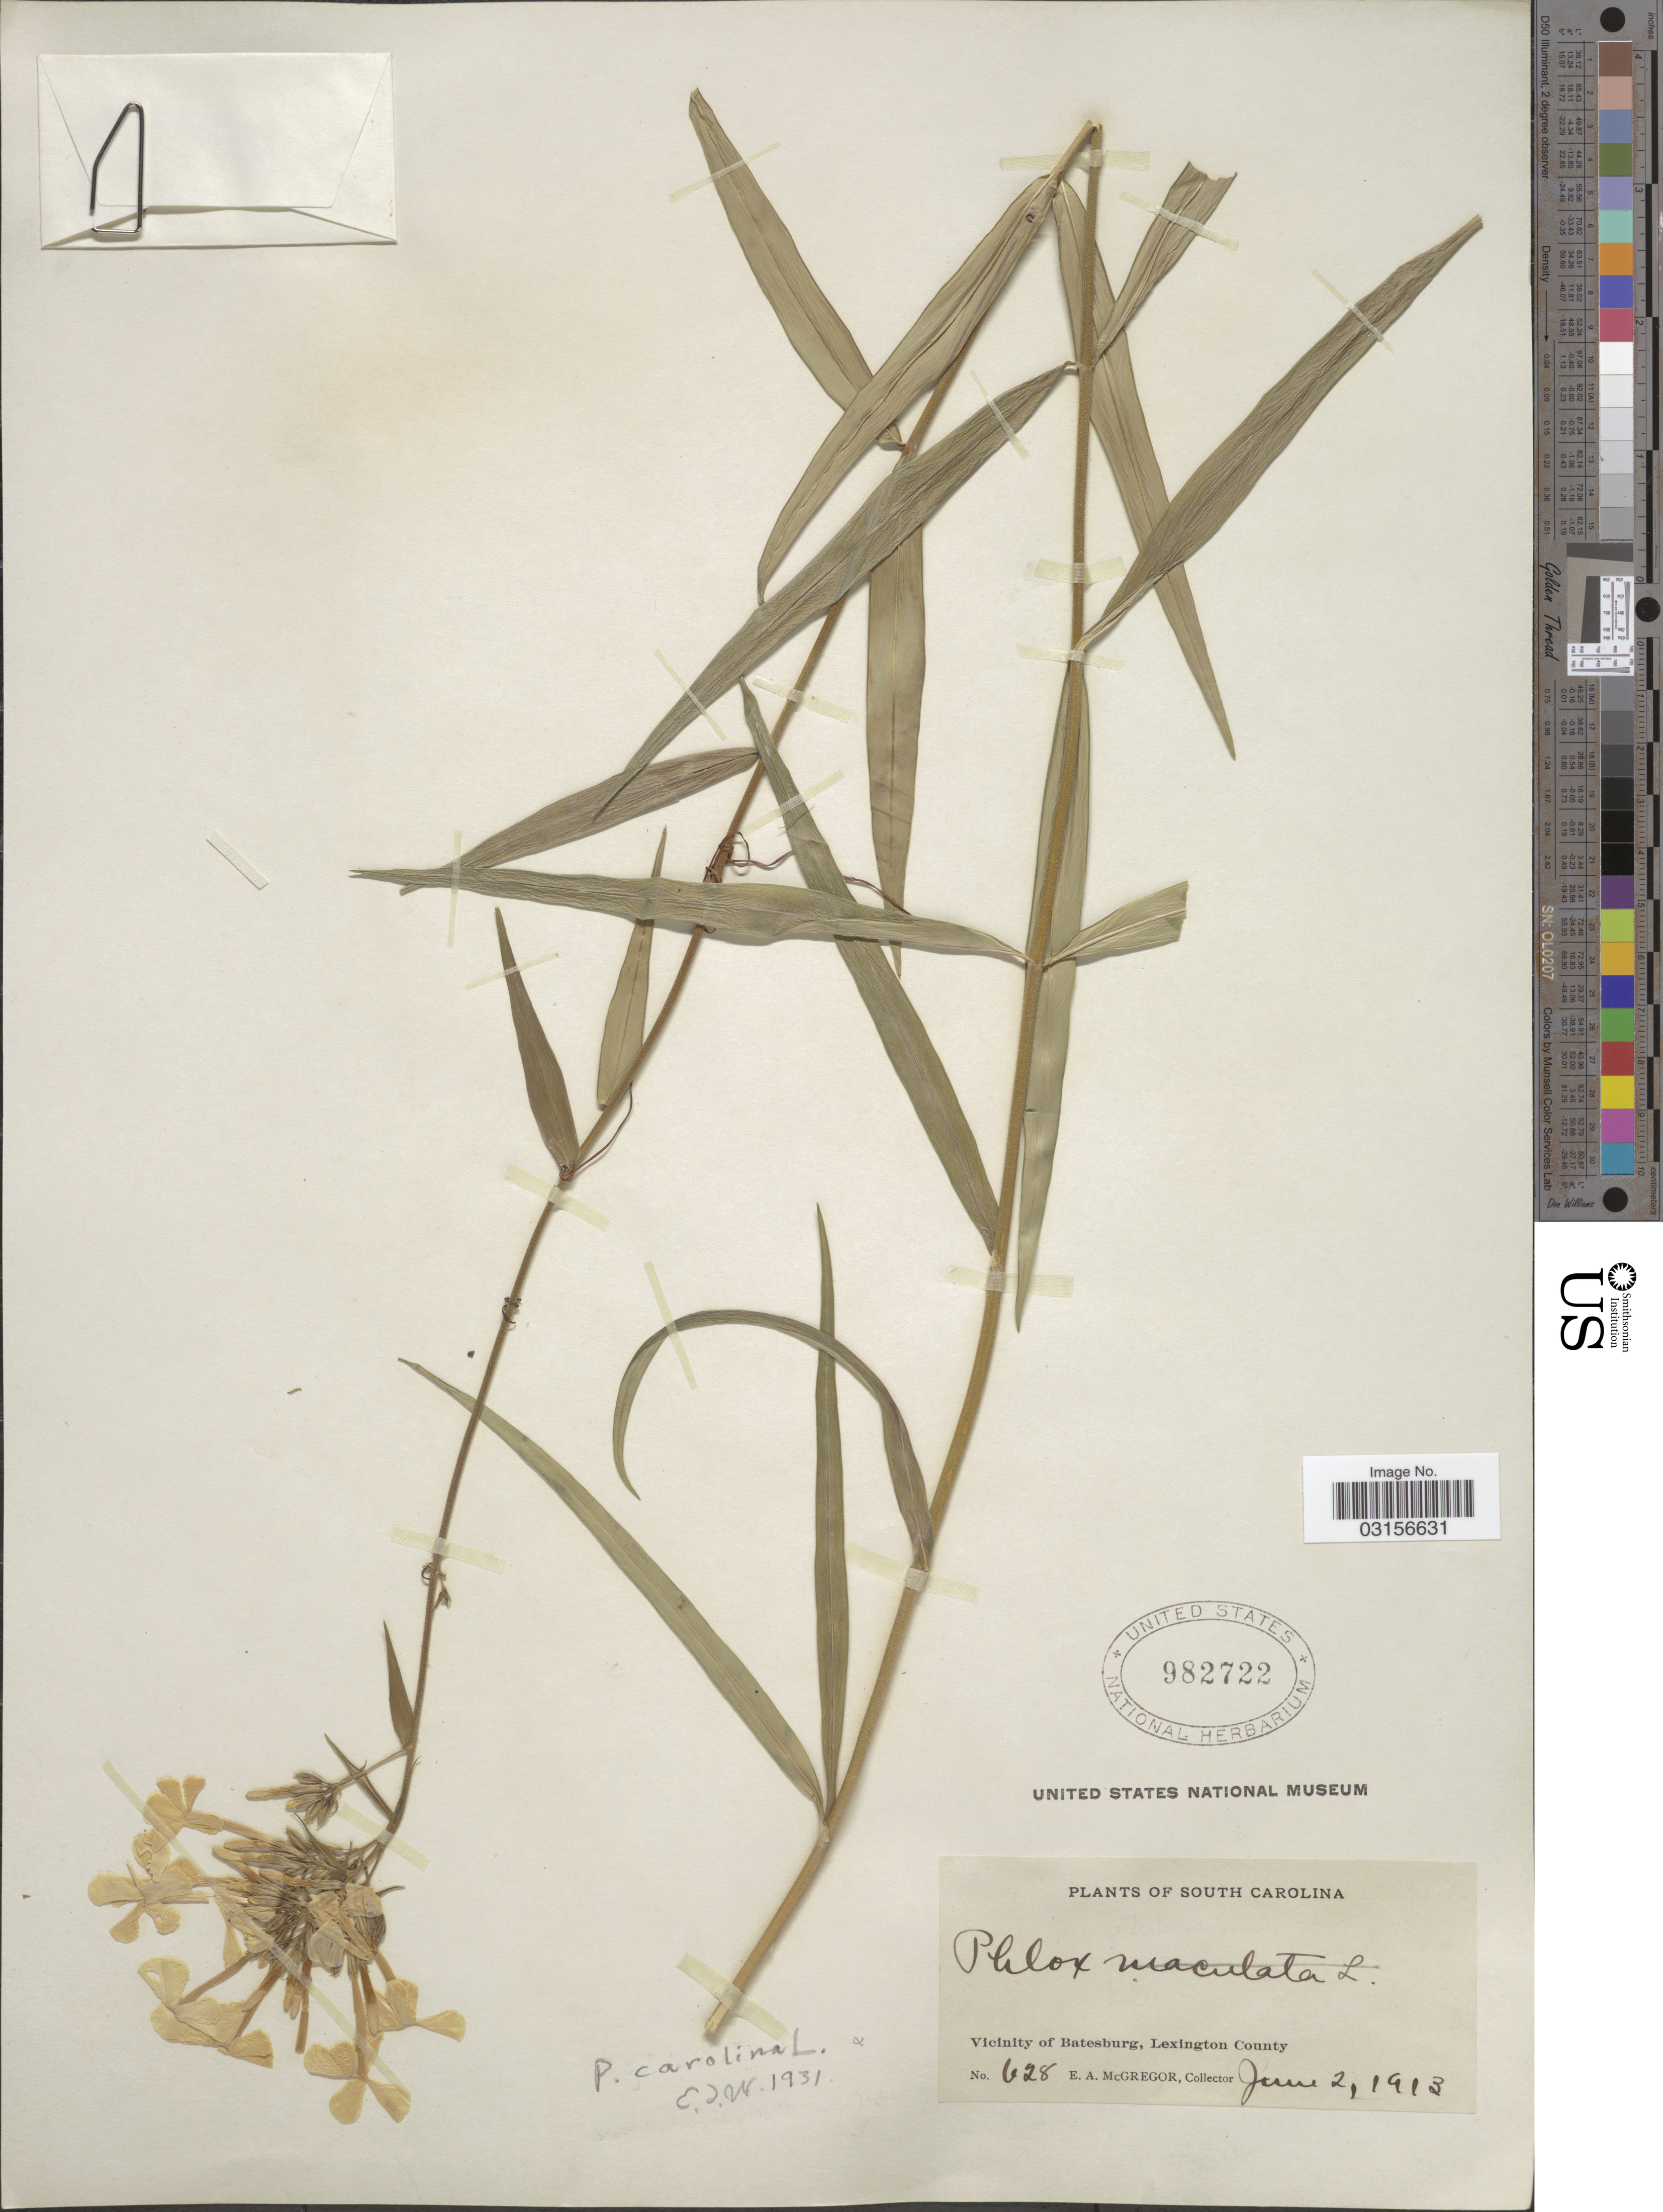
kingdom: Plantae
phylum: Tracheophyta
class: Magnoliopsida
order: Ericales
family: Polemoniaceae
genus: Phlox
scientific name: Phlox carolina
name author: L.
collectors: E. A. McGregor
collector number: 628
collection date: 1913-06-02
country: United States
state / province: South Carolina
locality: Vicinity of Batesburg, Lexington County.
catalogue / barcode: US 982722